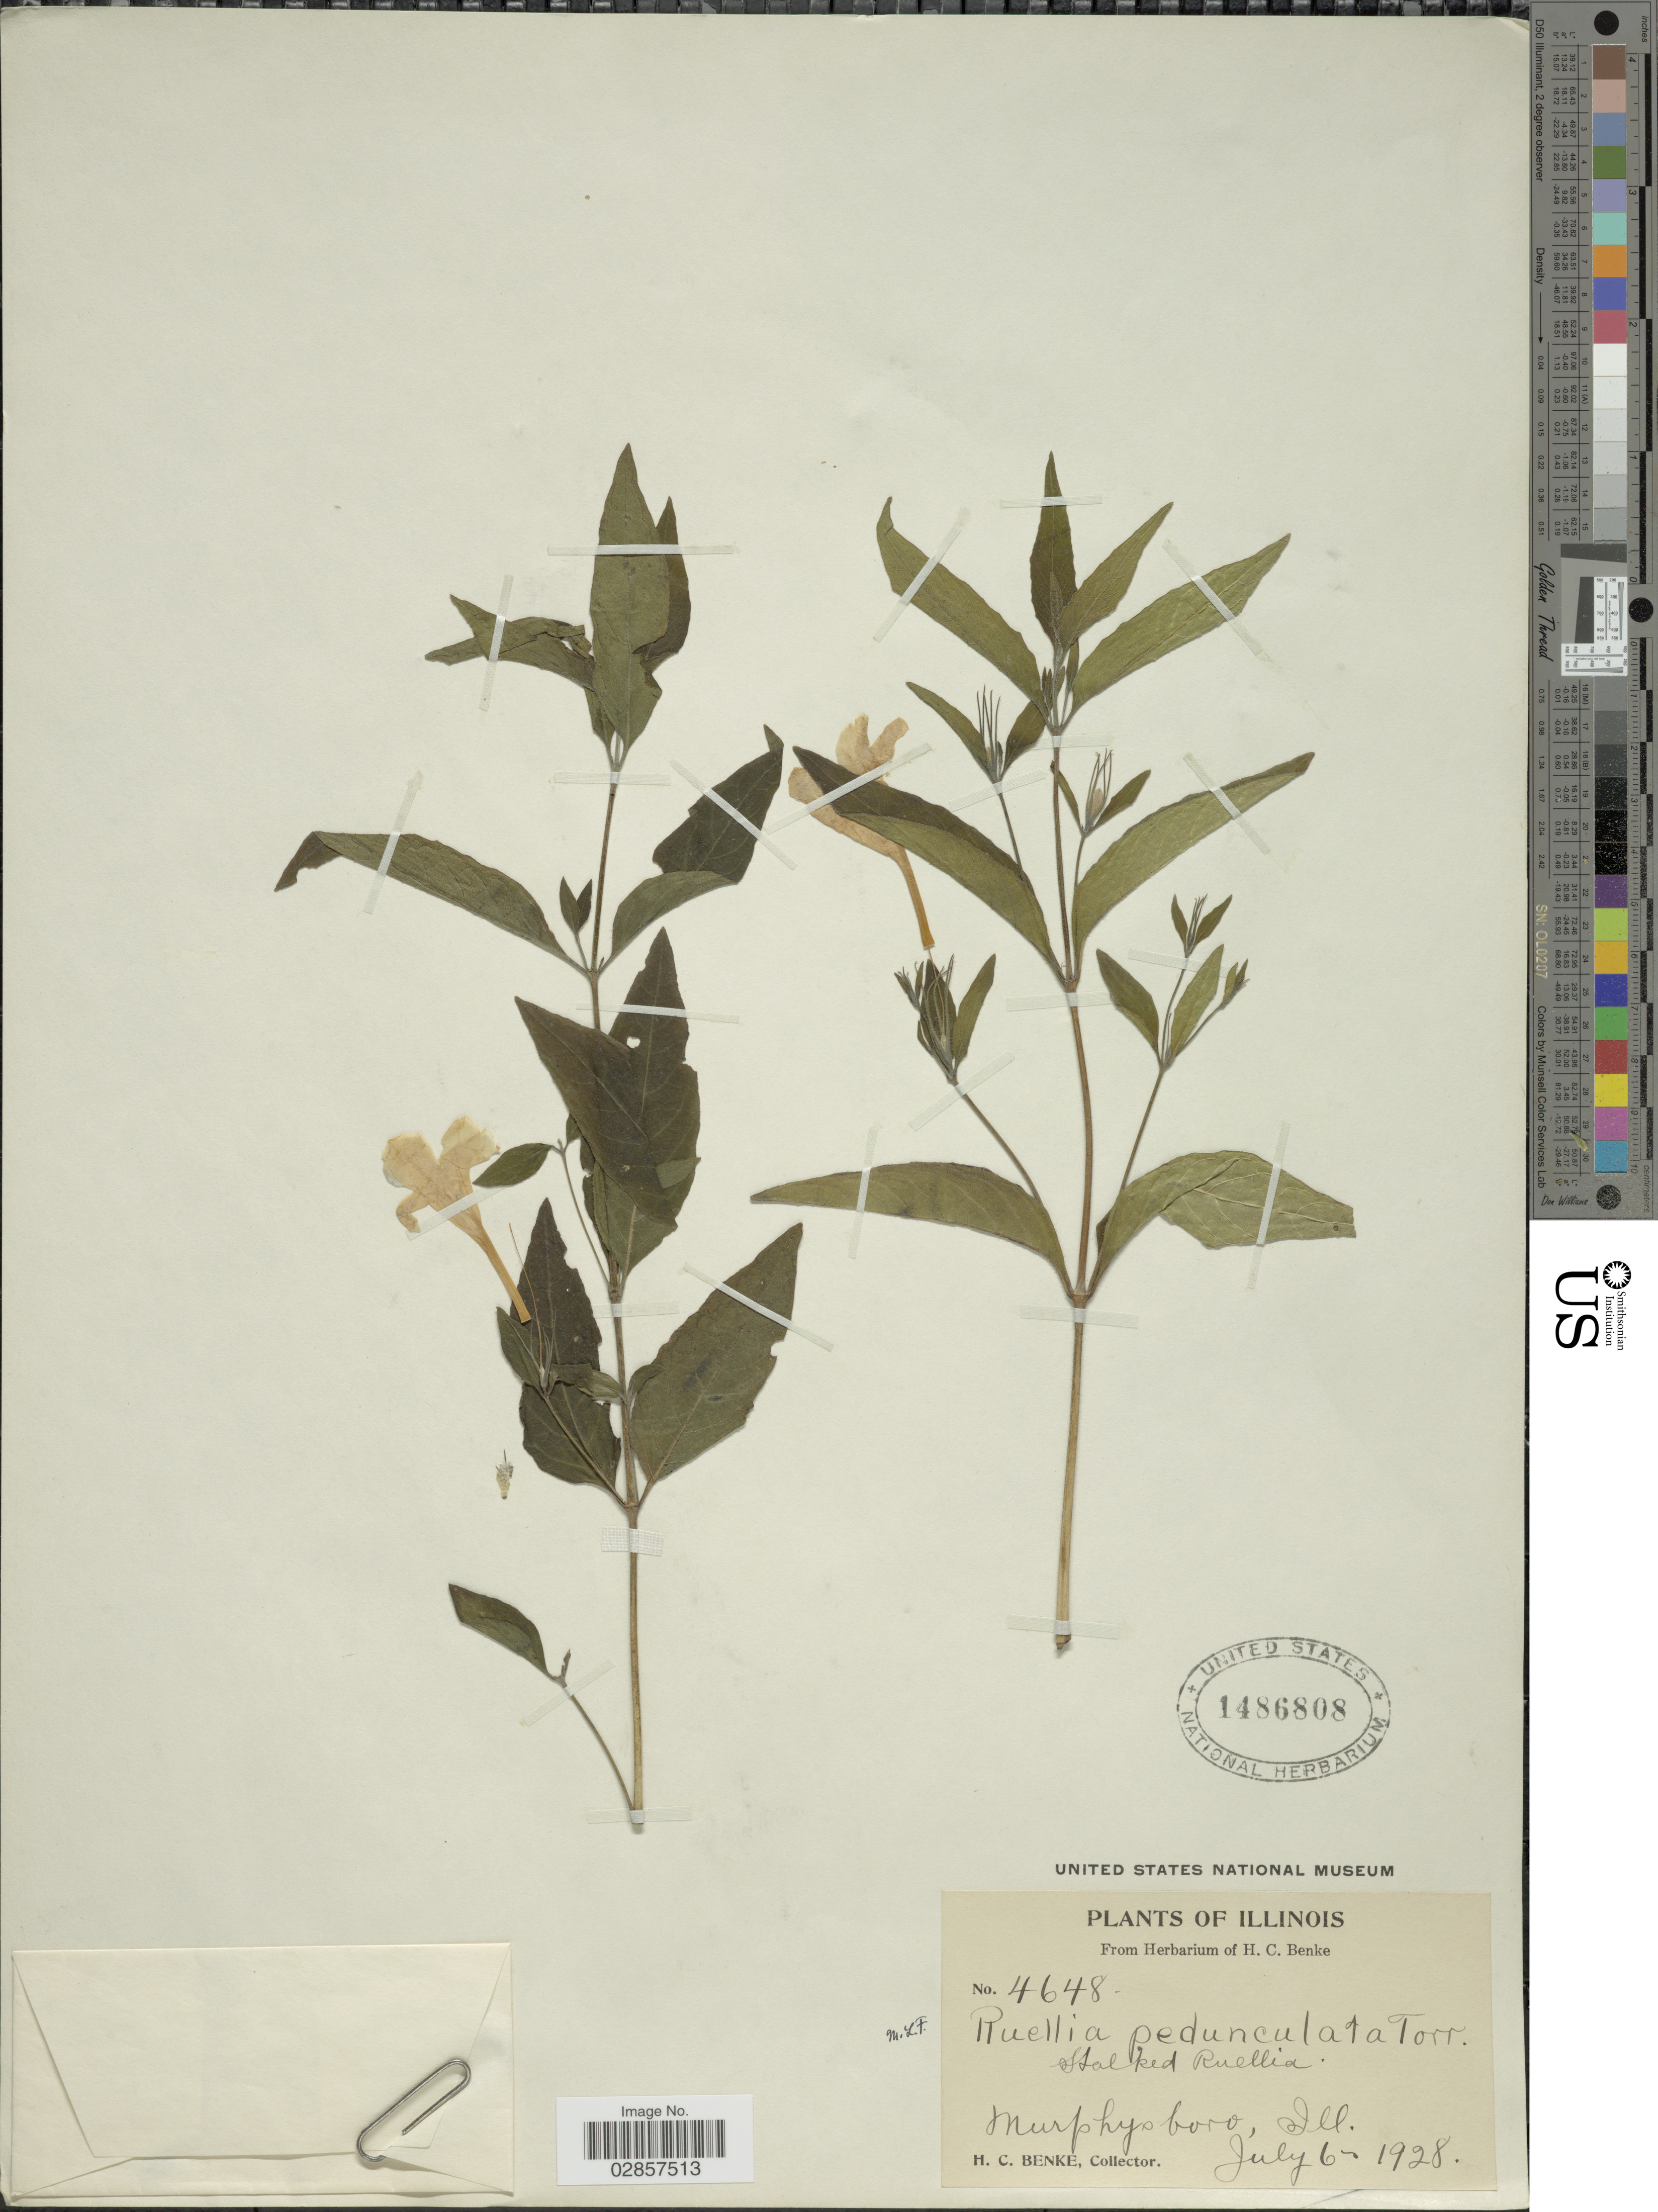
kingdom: Plantae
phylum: Tracheophyta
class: Magnoliopsida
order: Lamiales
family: Acanthaceae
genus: Ruellia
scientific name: Ruellia pedunculata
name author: Torr. ex A. Gray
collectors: H. Benke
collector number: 4648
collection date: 1928-07-06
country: United States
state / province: Illinois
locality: Murphysboro, Ill.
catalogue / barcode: US 1486808